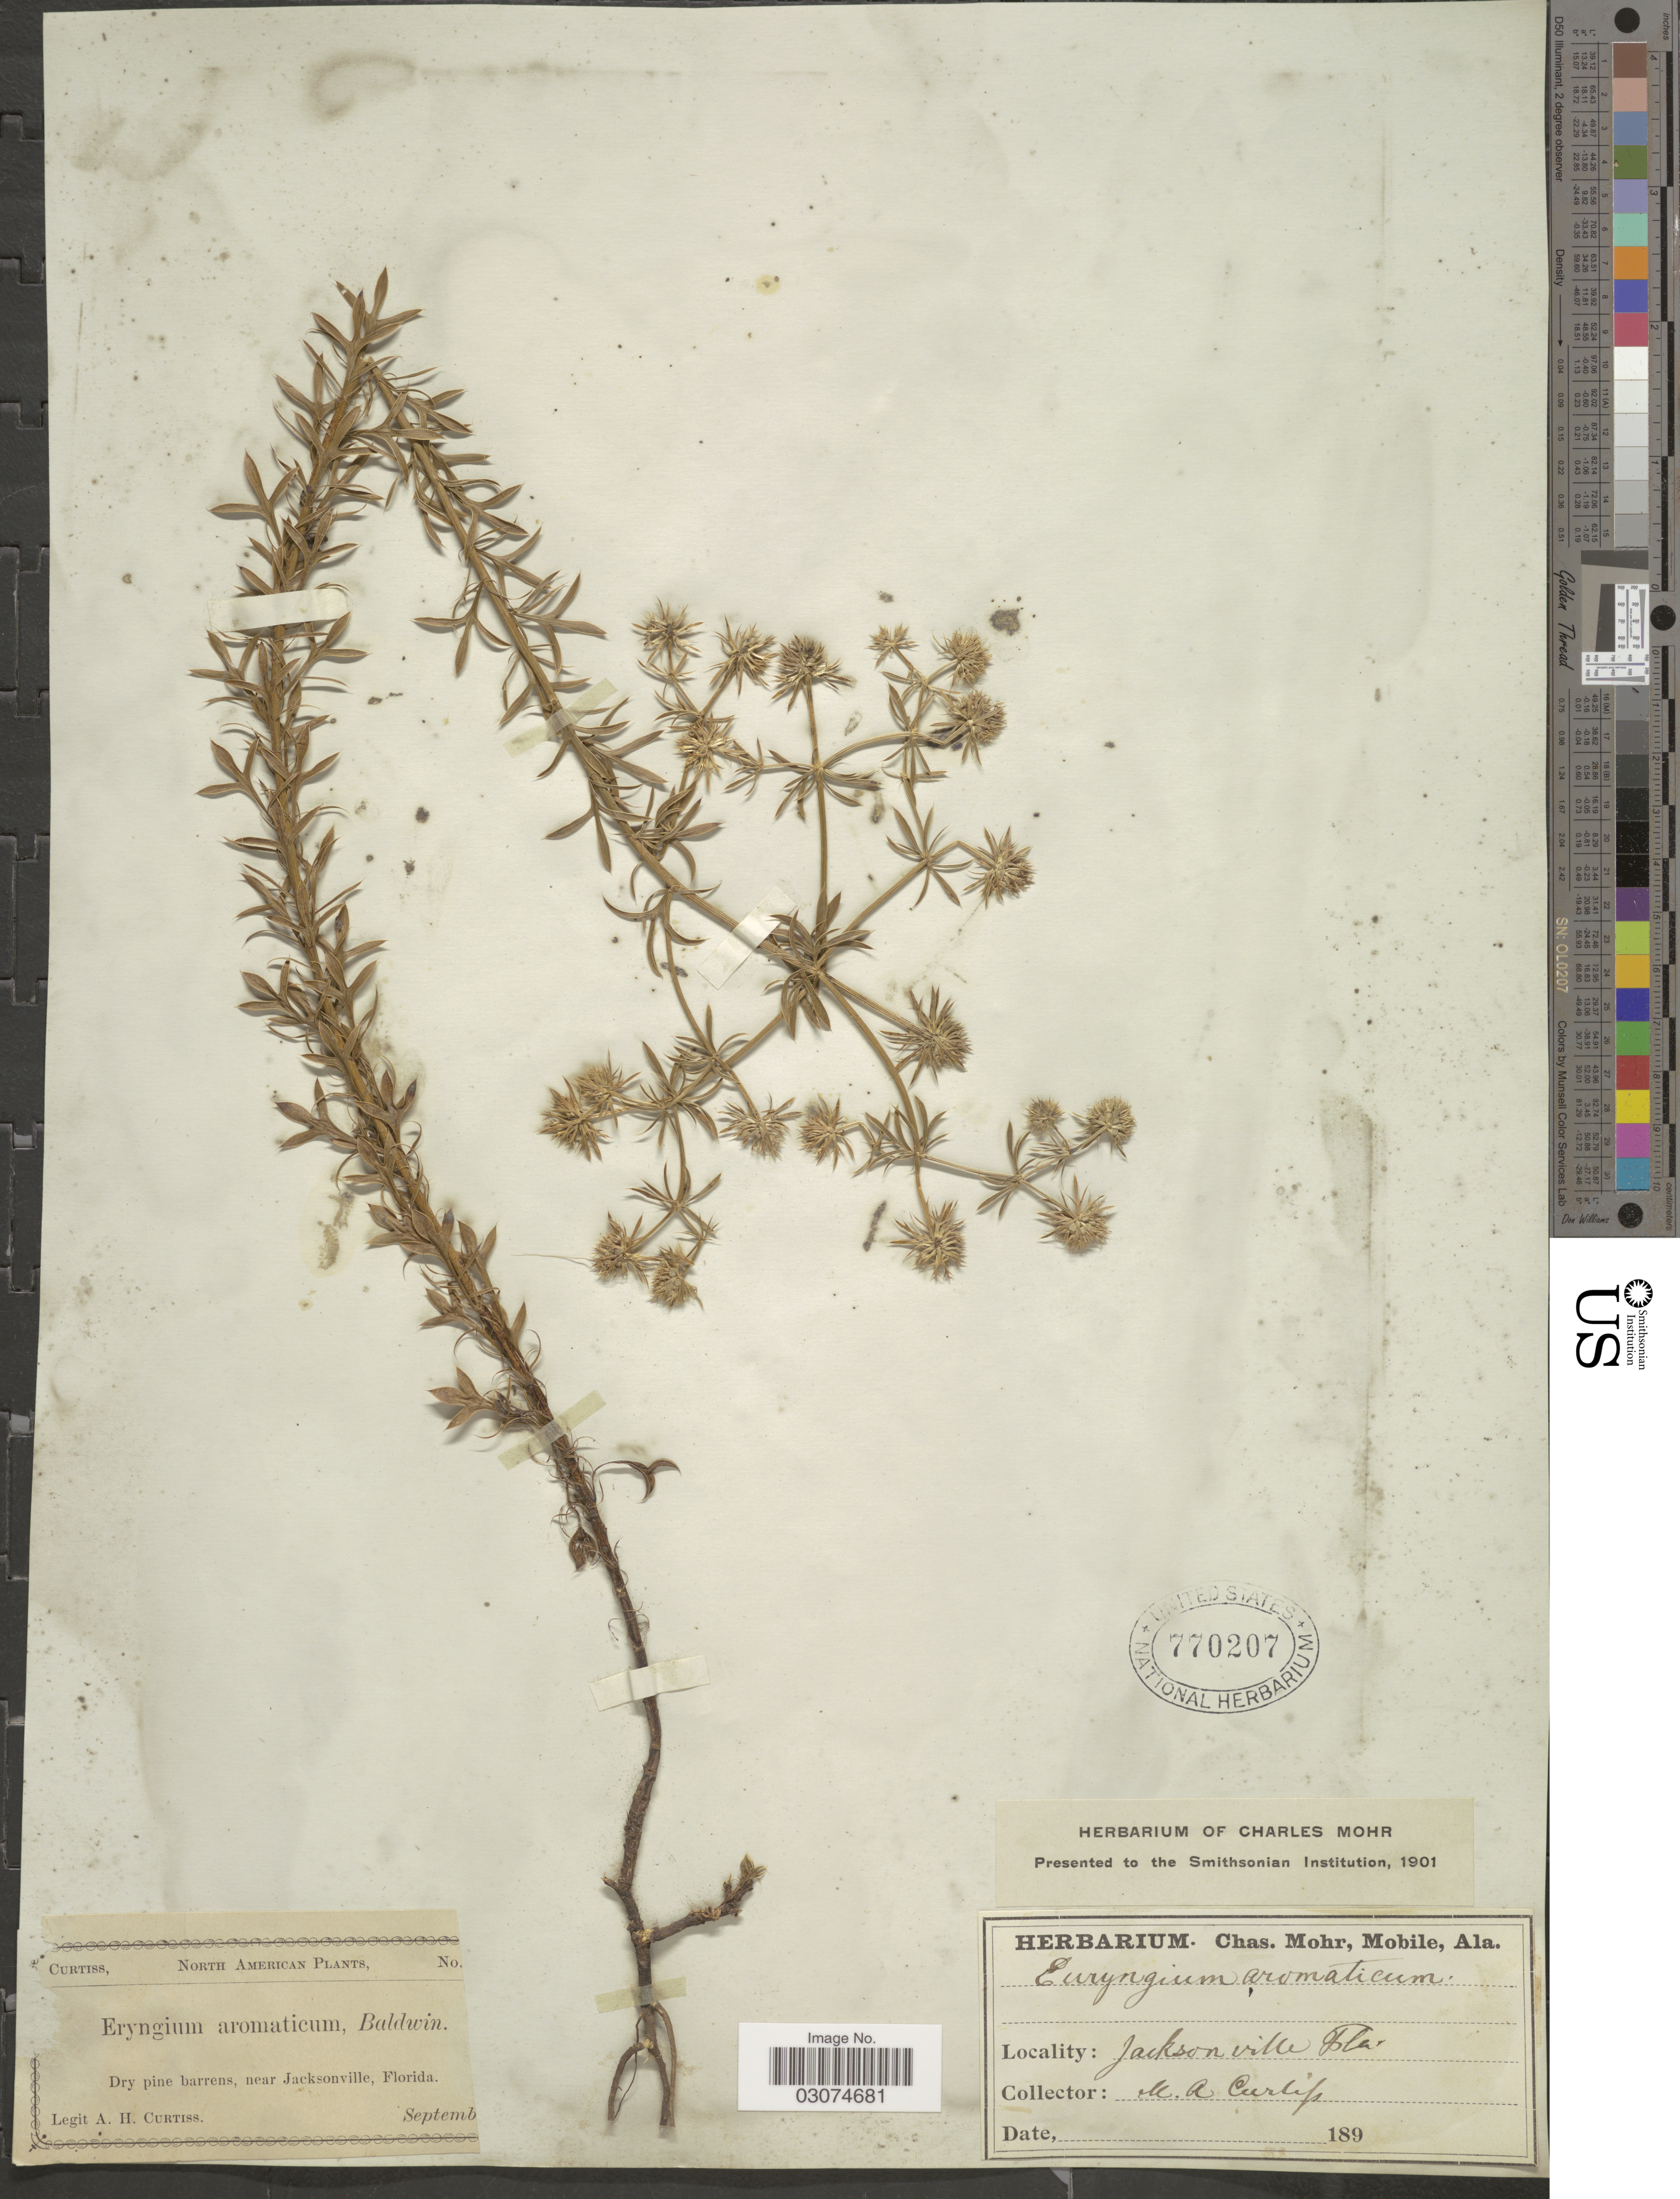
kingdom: Plantae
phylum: Tracheophyta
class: Magnoliopsida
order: Apiales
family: Apiaceae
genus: Eryngium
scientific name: Eryngium aromaticum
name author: Baldwin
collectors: A. Curtis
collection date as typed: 09 189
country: United States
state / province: Florida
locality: North American. Near Jacksonville, Fla.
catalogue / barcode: US 770207